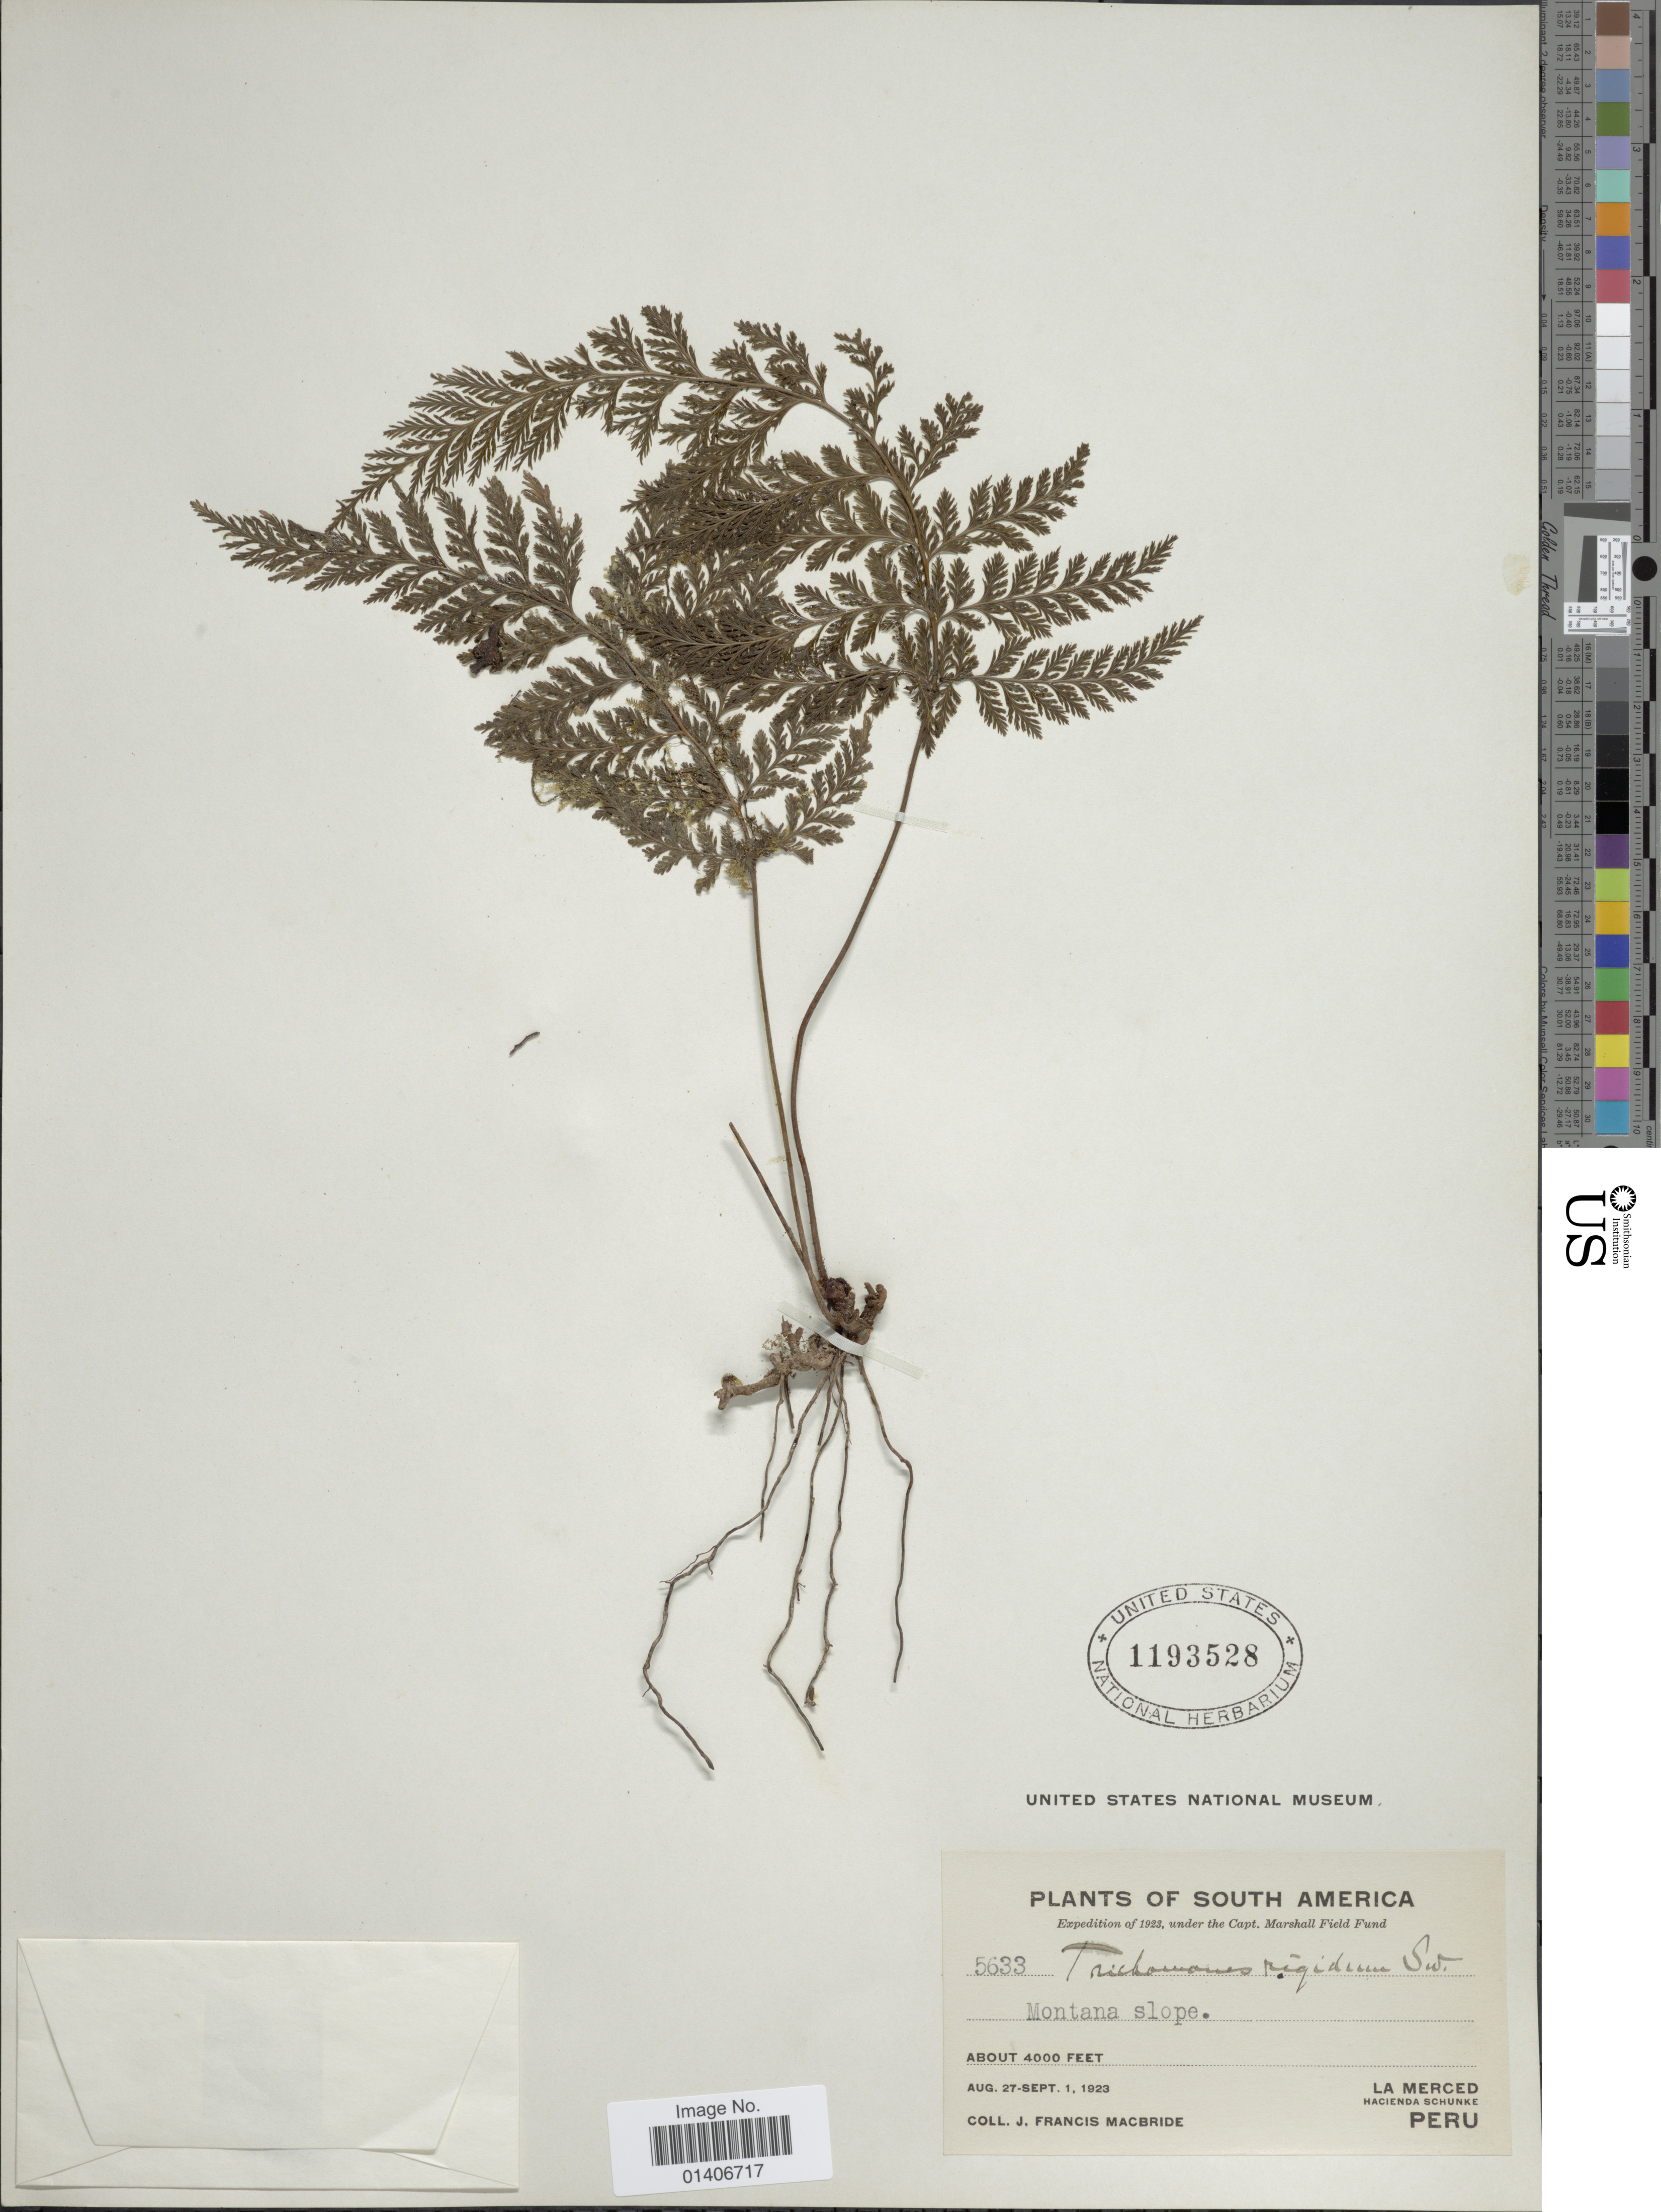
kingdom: Plantae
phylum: Tracheophyta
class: Polypodiopsida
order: Hymenophyllales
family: Hymenophyllaceae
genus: Abrodictyum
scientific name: Abrodictyum rigidum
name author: (Sw.) Ebihara & Dubuisson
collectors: J. F. Macbride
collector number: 5633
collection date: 1923-08-27/1923-09-01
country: Peru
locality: Montana slope, la Merced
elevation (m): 1219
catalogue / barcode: US 1193528